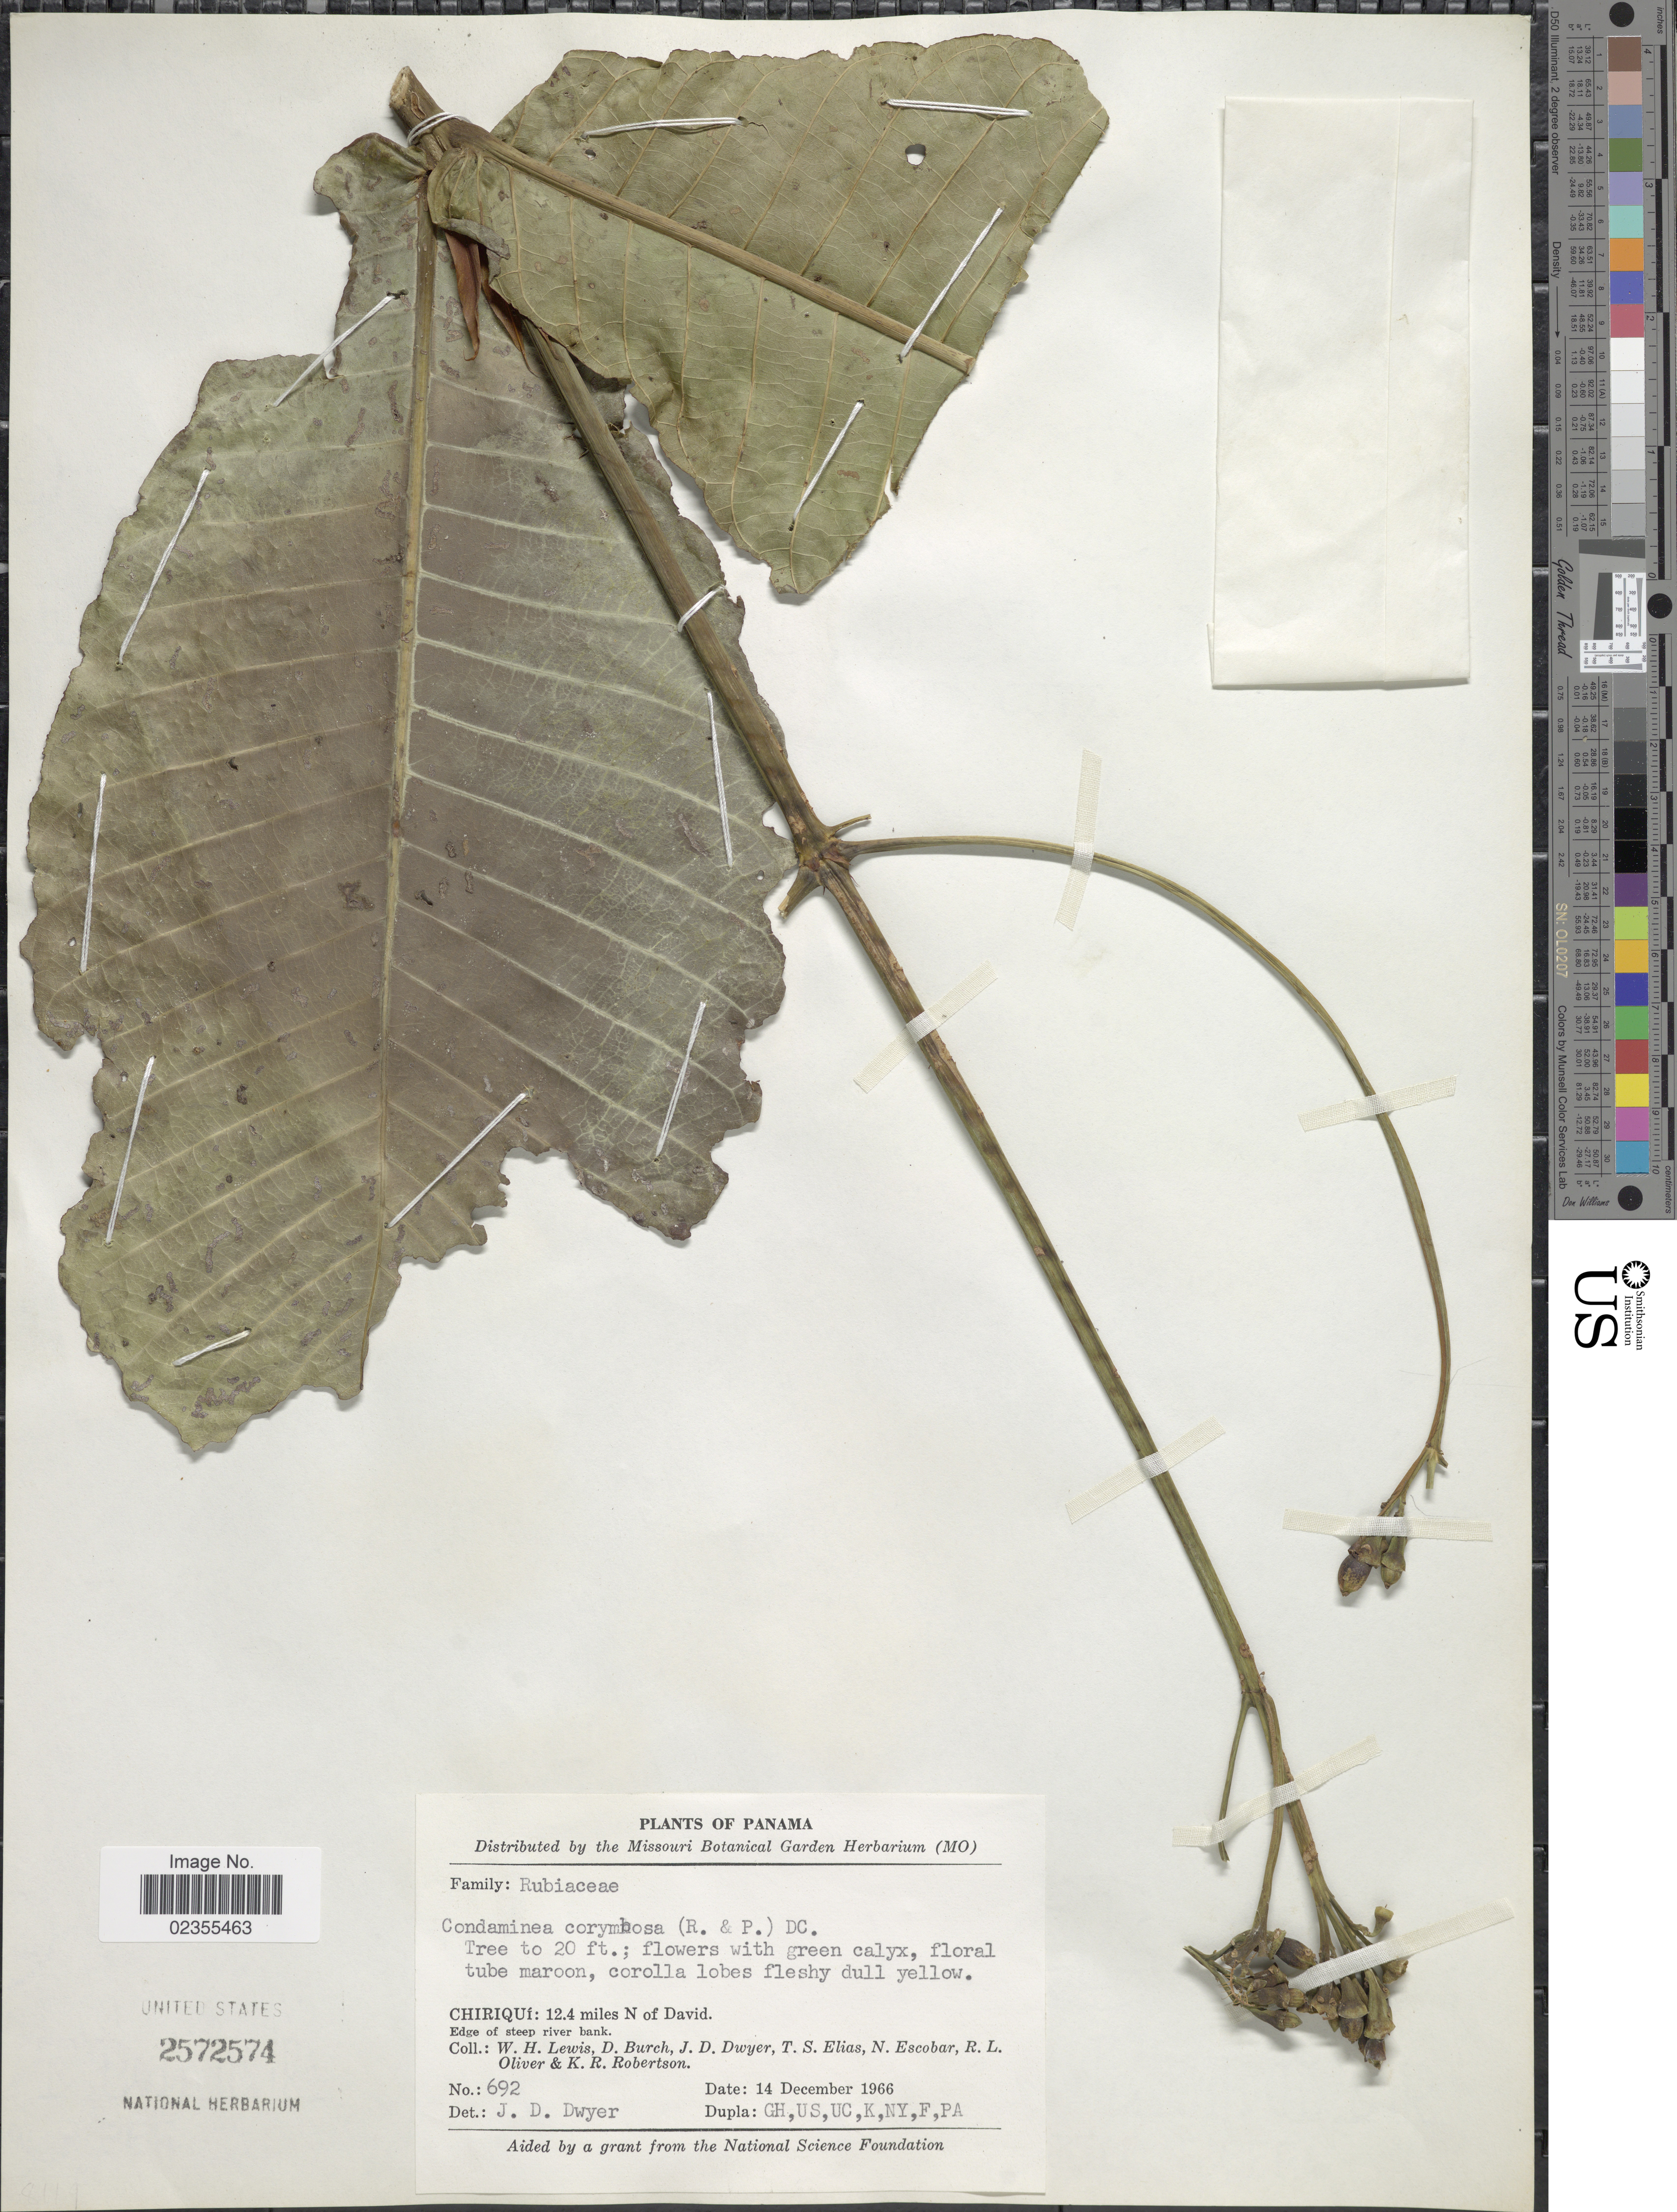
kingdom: Plantae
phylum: Tracheophyta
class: Magnoliopsida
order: Gentianales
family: Rubiaceae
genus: Condaminea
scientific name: Condaminea corymbosa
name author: (Ruiz & Pav.) DC.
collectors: W. H. Lewis, D. Burch, J. D. Dwyer, T. S. Elias & et al.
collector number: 692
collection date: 1966-12-14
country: Panama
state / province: Chiriqui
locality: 12.4 miles N of David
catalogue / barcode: US 2572574